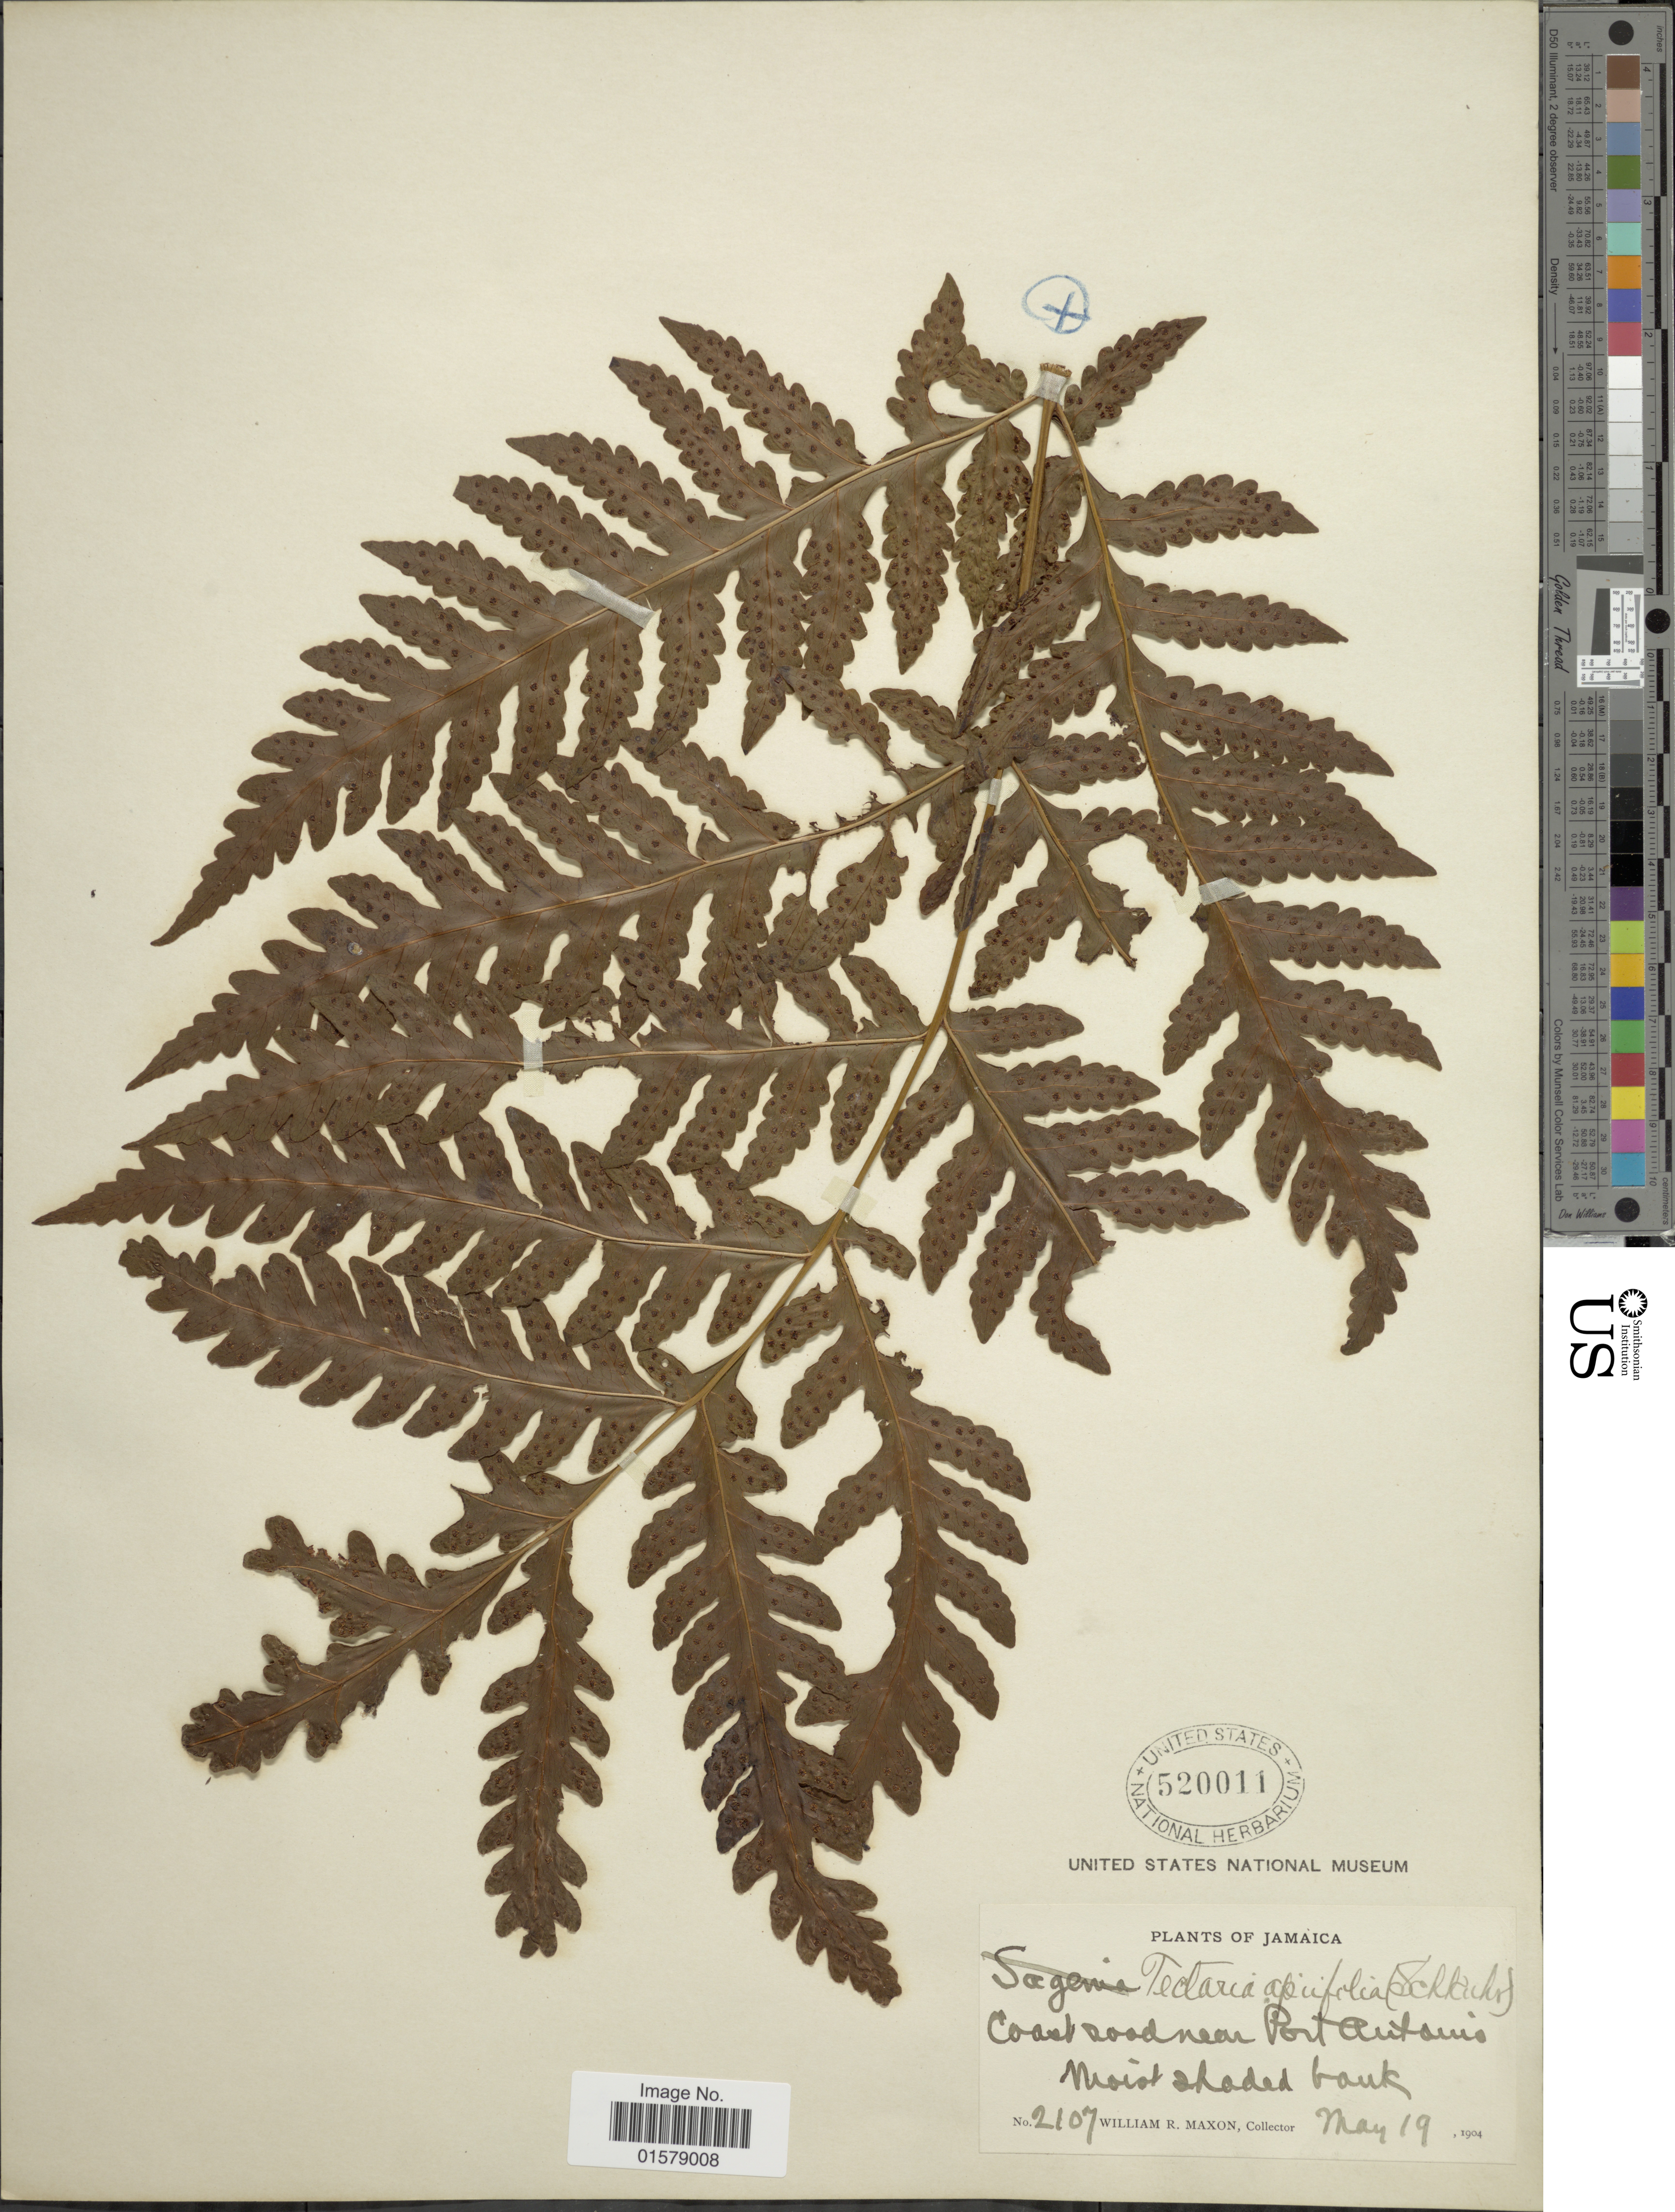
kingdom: Plantae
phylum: Tracheophyta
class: Polypodiopsida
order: Polypodiales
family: Tectariaceae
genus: Tectaria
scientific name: Tectaria apiifolia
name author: (Schkuhr) Copel.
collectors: W. R. Maxon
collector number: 2107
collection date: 1904-05-17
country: Jamaica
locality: Coast road near Port Antonio.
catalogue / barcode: US 520011